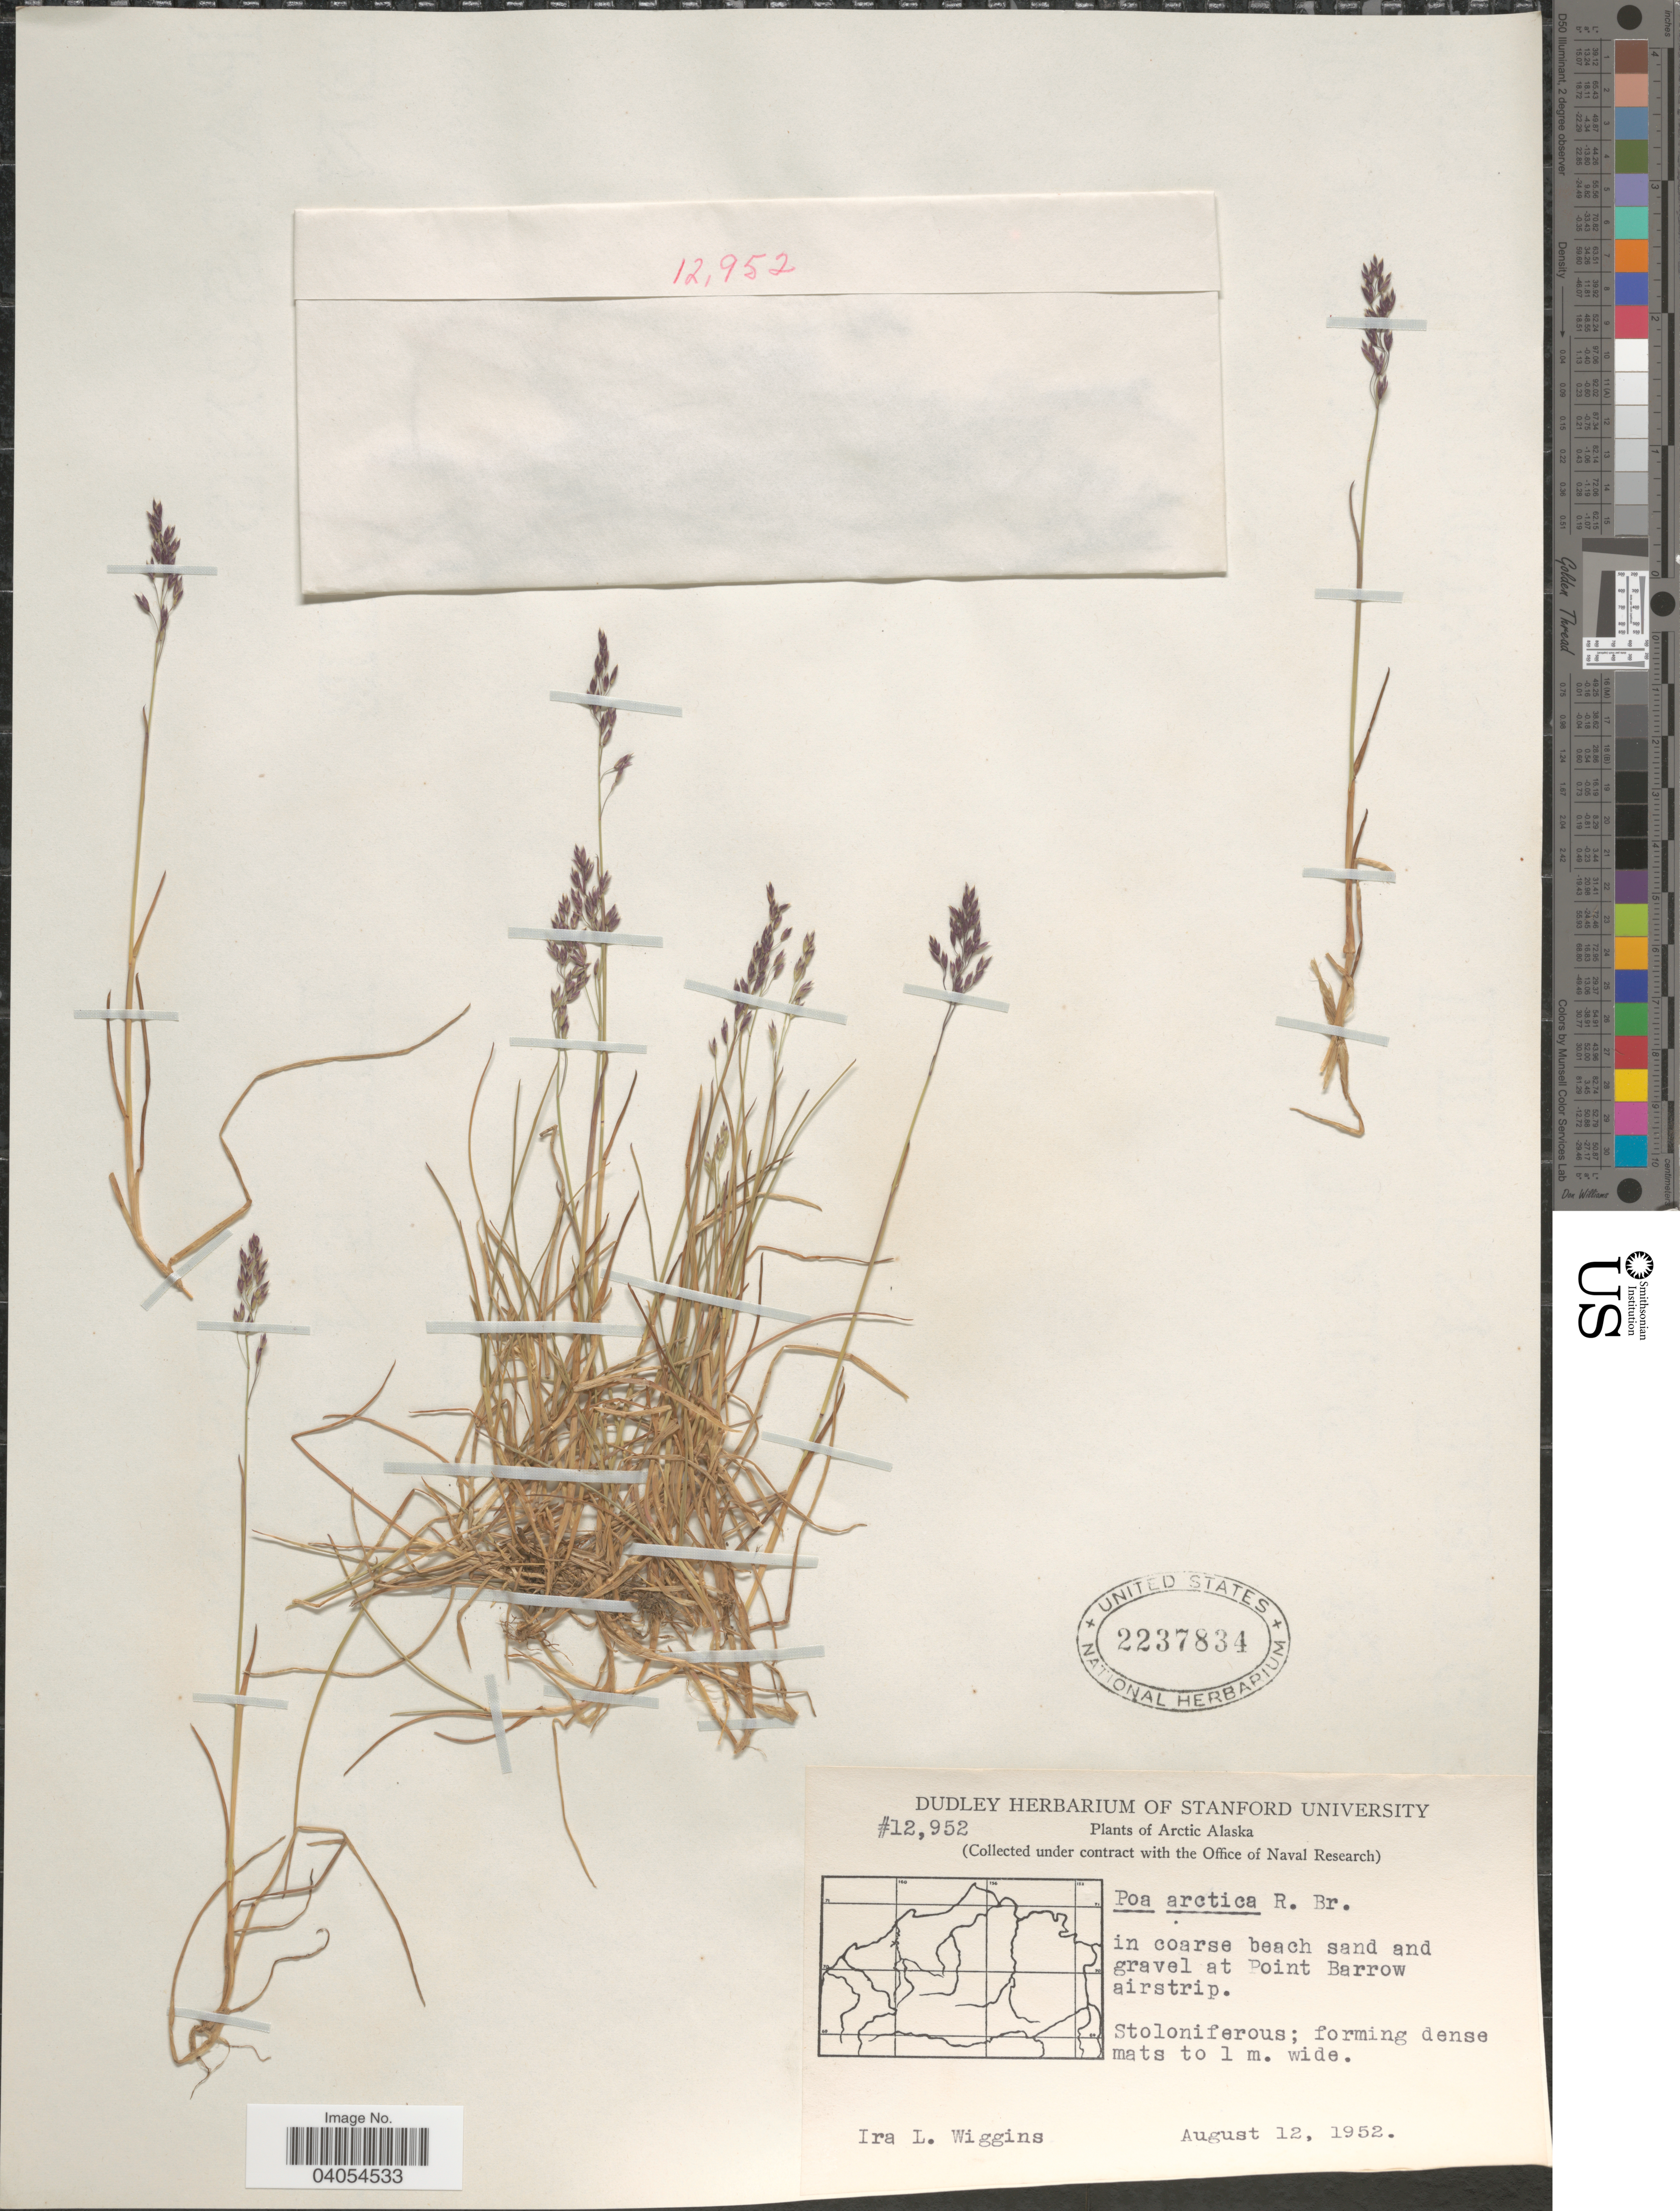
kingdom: Plantae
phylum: Tracheophyta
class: Liliopsida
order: Poales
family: Poaceae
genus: Poa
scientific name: Poa arctica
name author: R. Br.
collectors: I. L. Wiggins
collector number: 12952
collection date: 1952-08-12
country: United States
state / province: Alaska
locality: Arctic Alaska. In coarse beach sand and gravel at Point Barrow airstrip.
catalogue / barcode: US 2237834